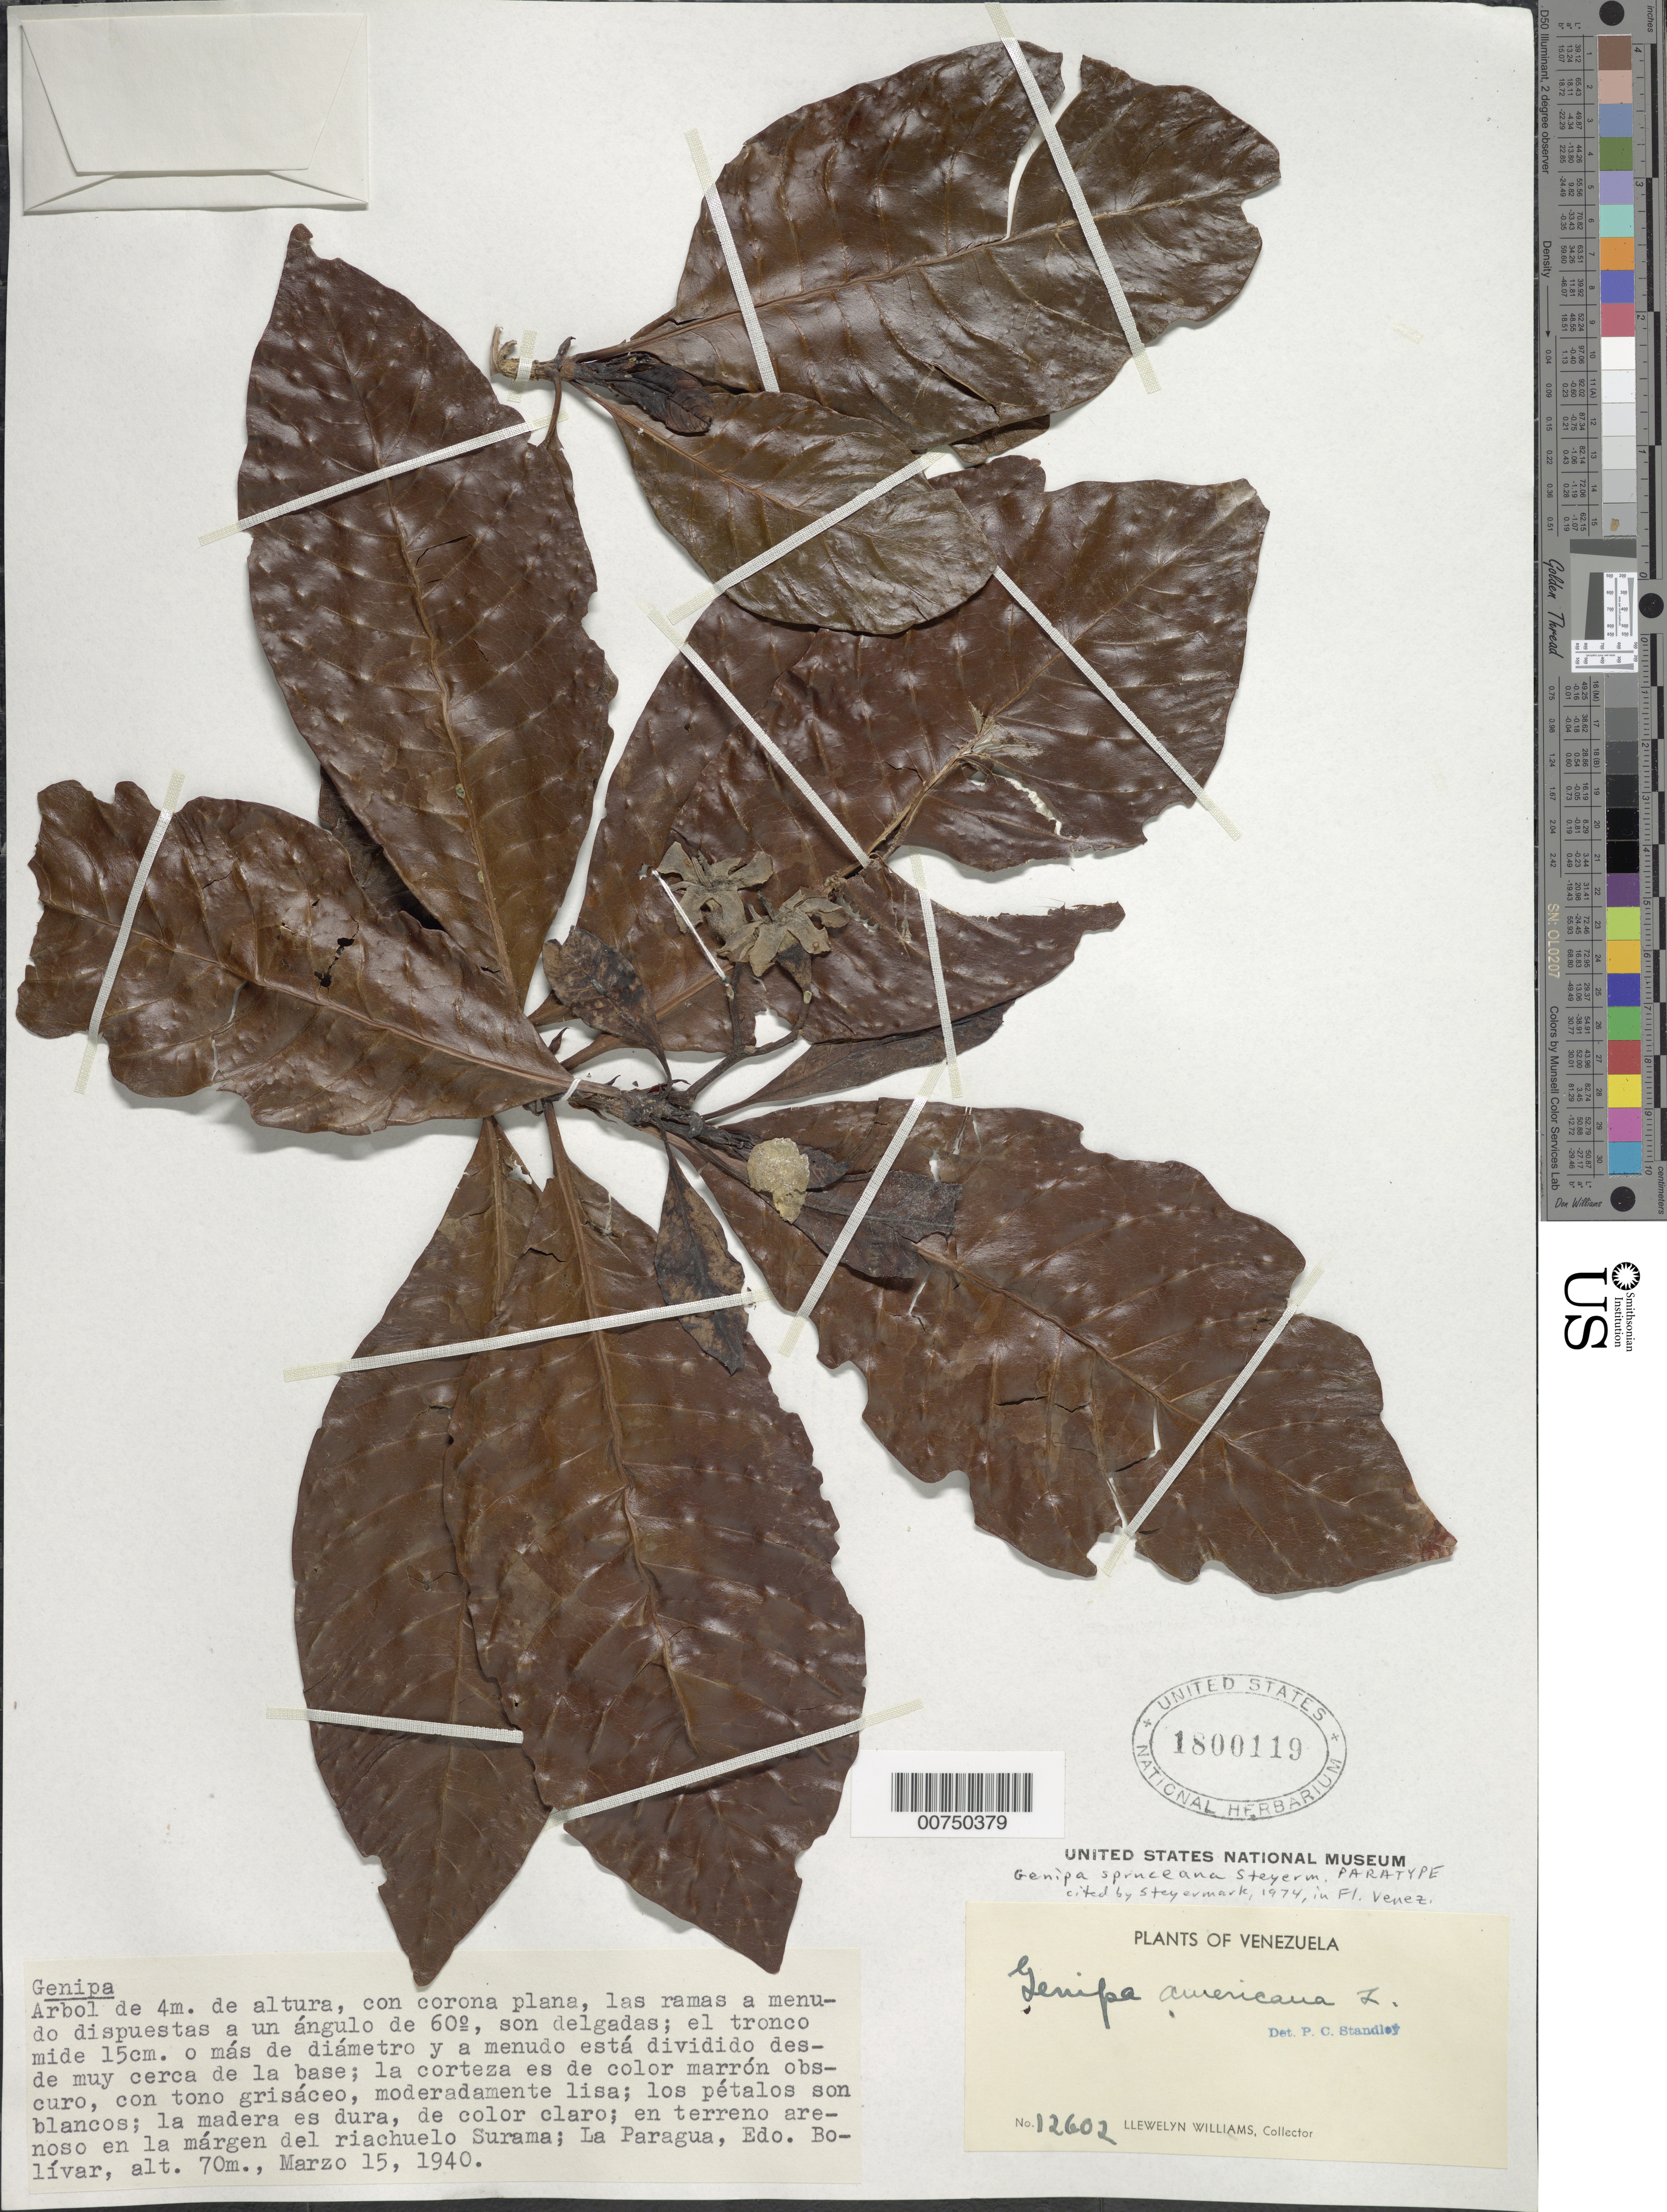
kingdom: Plantae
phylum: Tracheophyta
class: Magnoliopsida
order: Gentianales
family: Rubiaceae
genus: Genipa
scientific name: Genipa spruceana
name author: Steyerm.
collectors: Ll. Williams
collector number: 12602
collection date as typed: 15-Mar-40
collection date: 1940-03-15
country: Venezuela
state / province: Bolívar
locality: La Paragua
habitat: Terreno arenoso en la margen del riachuelo, Surama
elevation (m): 70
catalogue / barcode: US 1800119